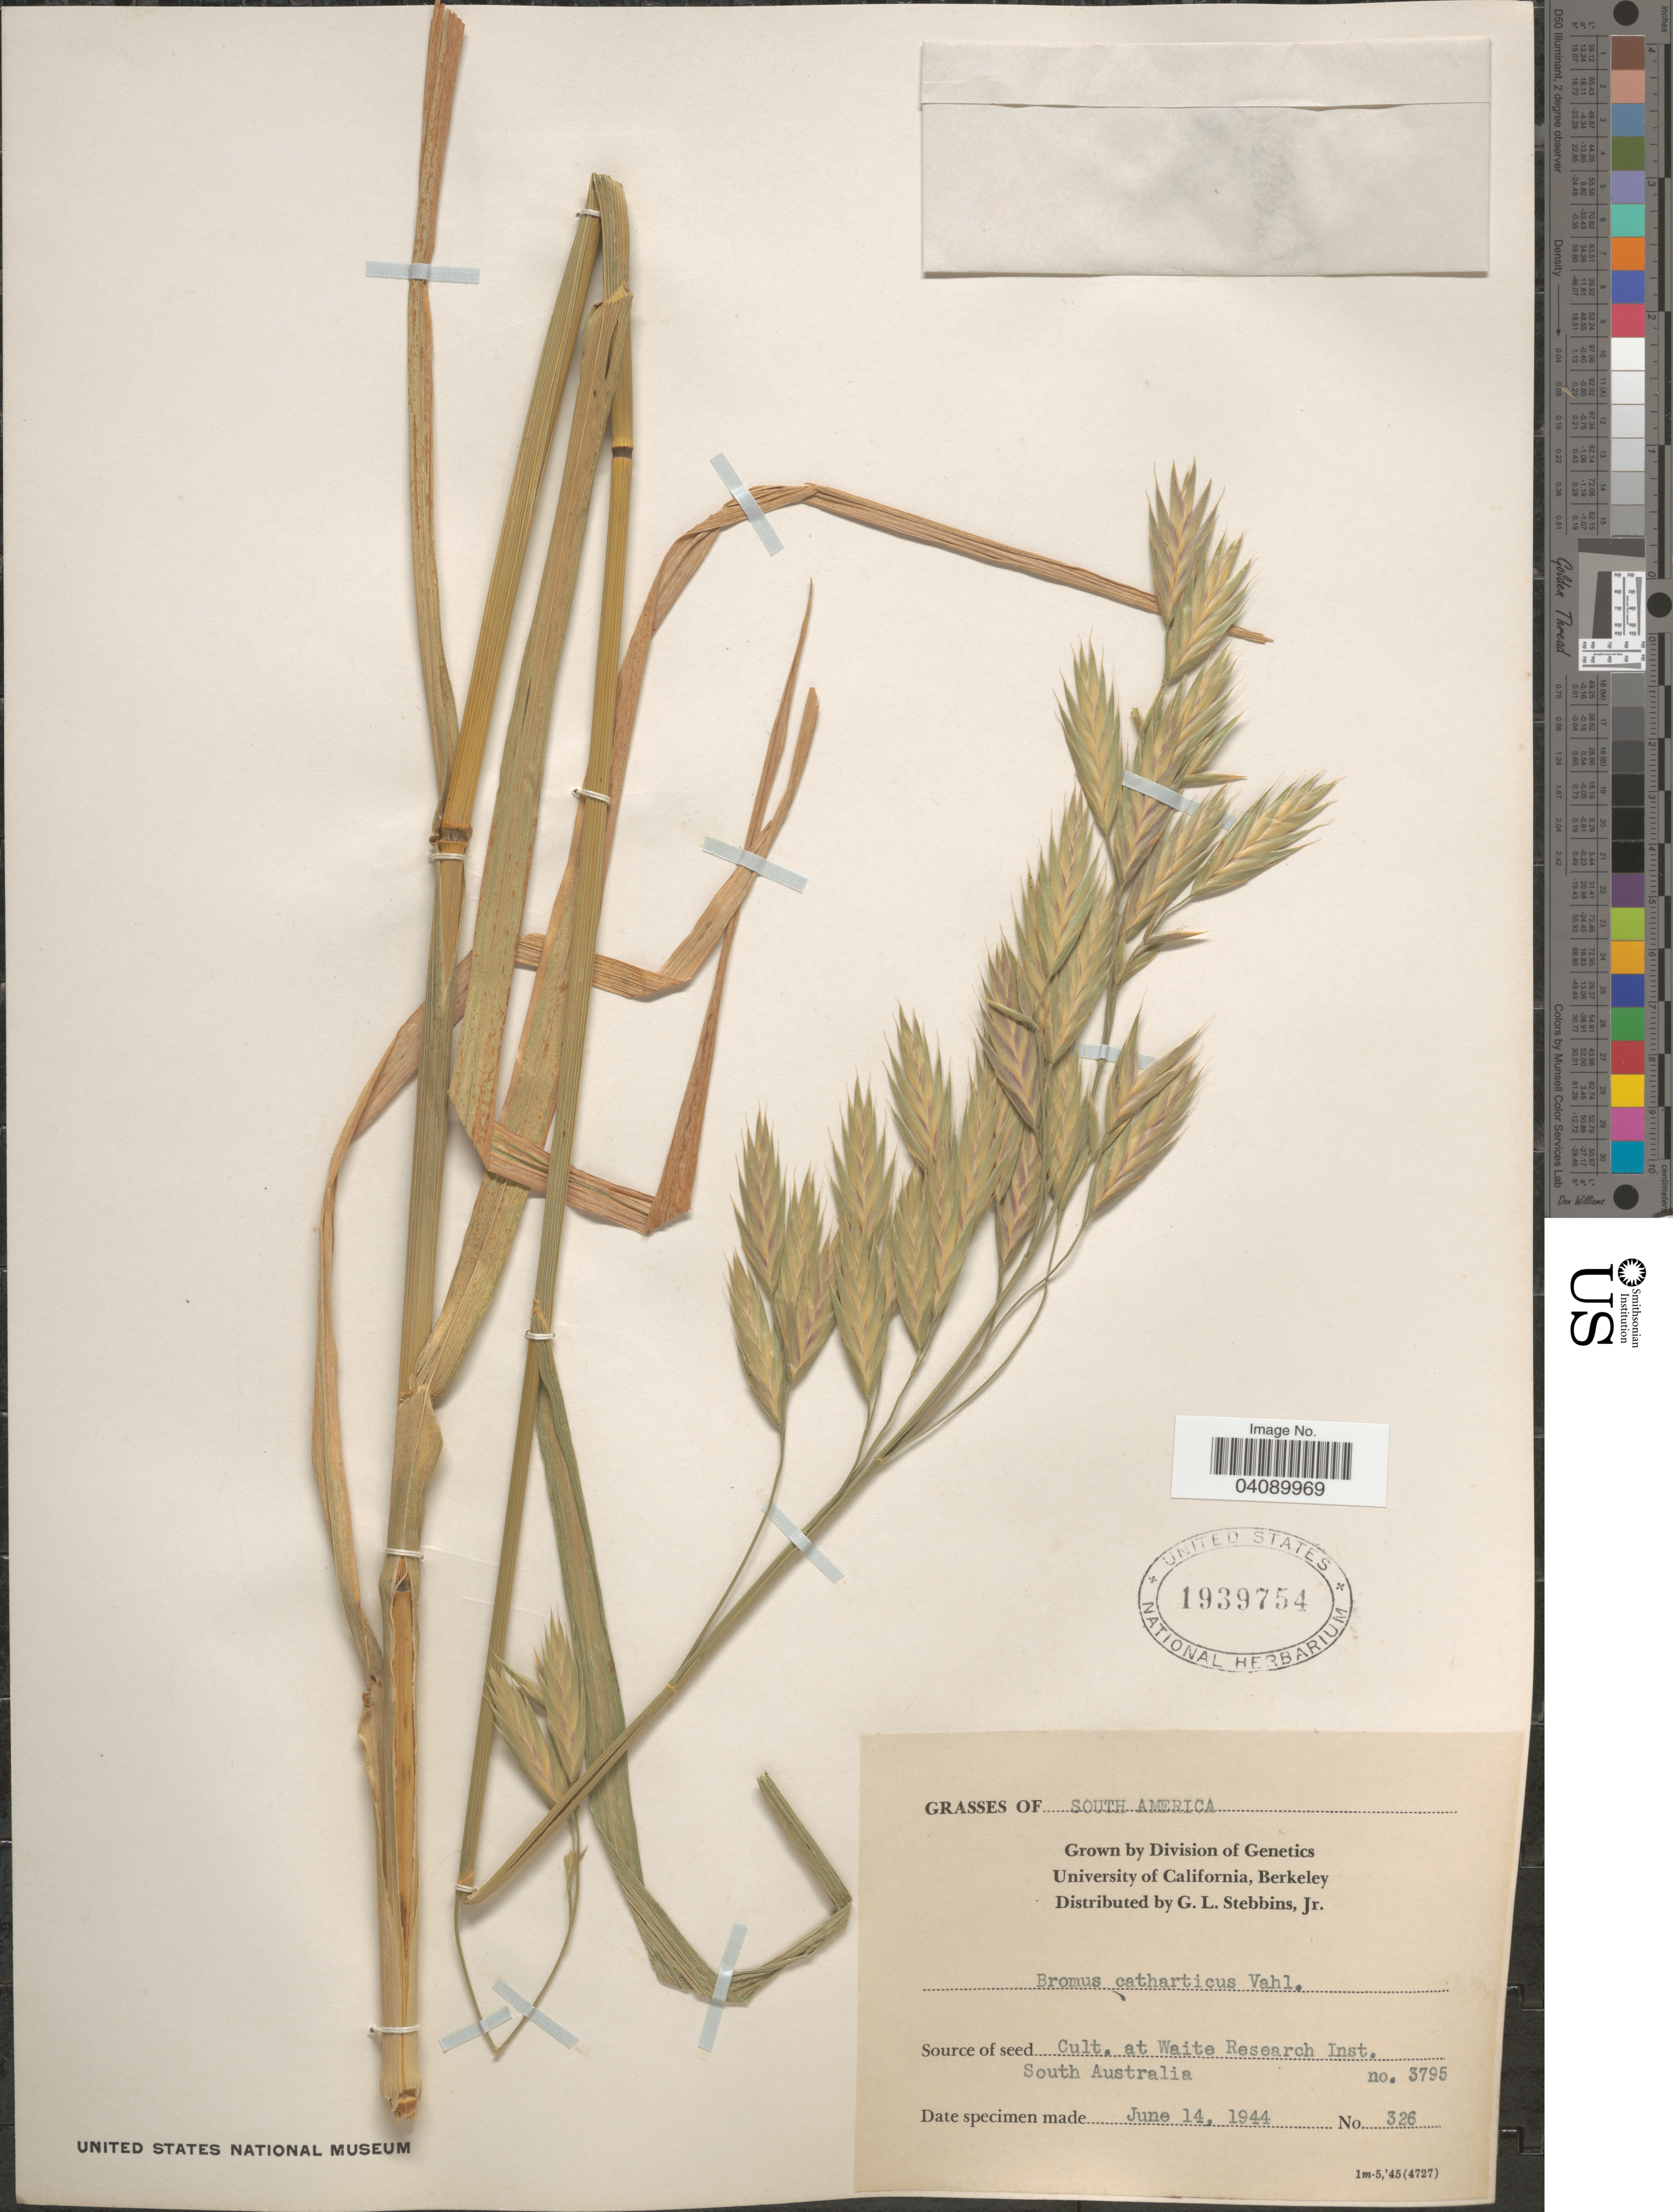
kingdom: Plantae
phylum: Tracheophyta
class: Liliopsida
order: Poales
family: Poaceae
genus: Bromus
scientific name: Bromus sp.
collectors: G. L. Stebbins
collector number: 326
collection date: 1944-06-14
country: United States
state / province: California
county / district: Alameda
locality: Grown by Division of Genetics. University of California, Berkeley.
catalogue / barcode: US 1939754